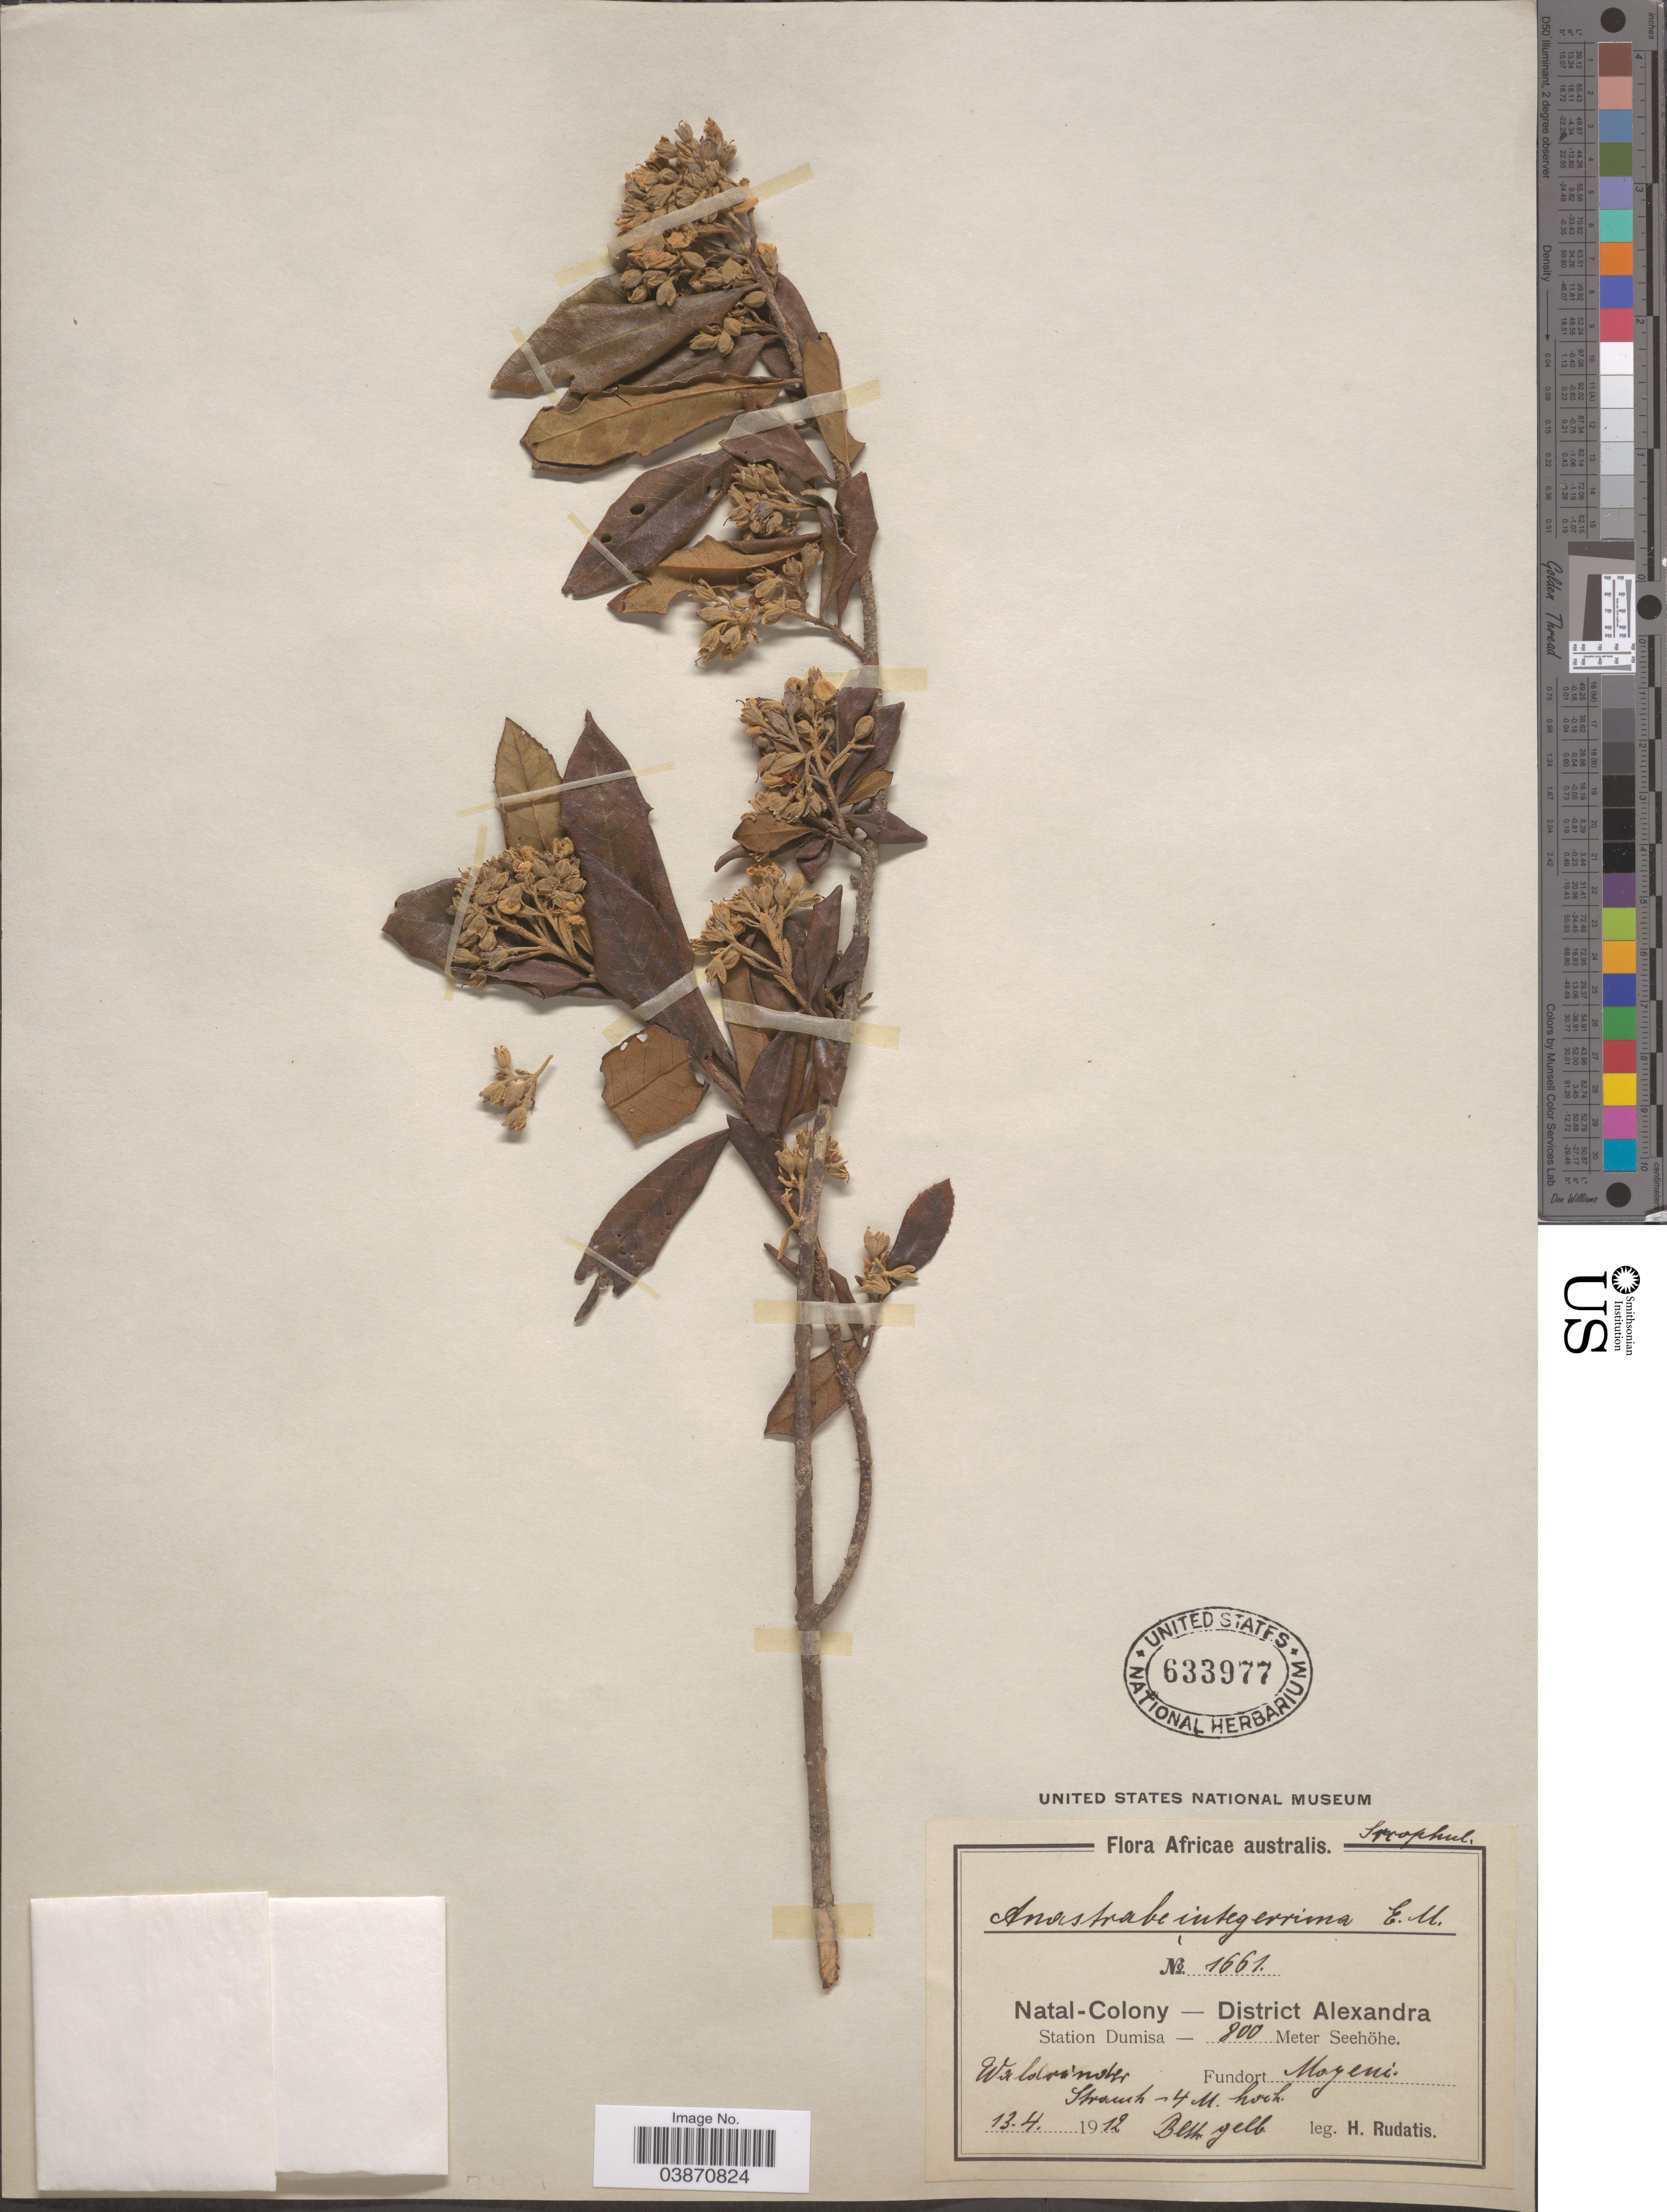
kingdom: Plantae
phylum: Tracheophyta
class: Magnoliopsida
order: Lamiales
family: Stilbaceae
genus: Anastrabe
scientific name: Anastrabe integerrima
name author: E. Mey. ex Benth.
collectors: H. Rudatis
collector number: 1661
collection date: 1912-04-13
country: South Africa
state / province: KwaZulu-Natal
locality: Africae australis. Natal-Colony - District Alexandra. Station Dumisa. Waldränder, Moyeni.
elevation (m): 800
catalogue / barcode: US 633977